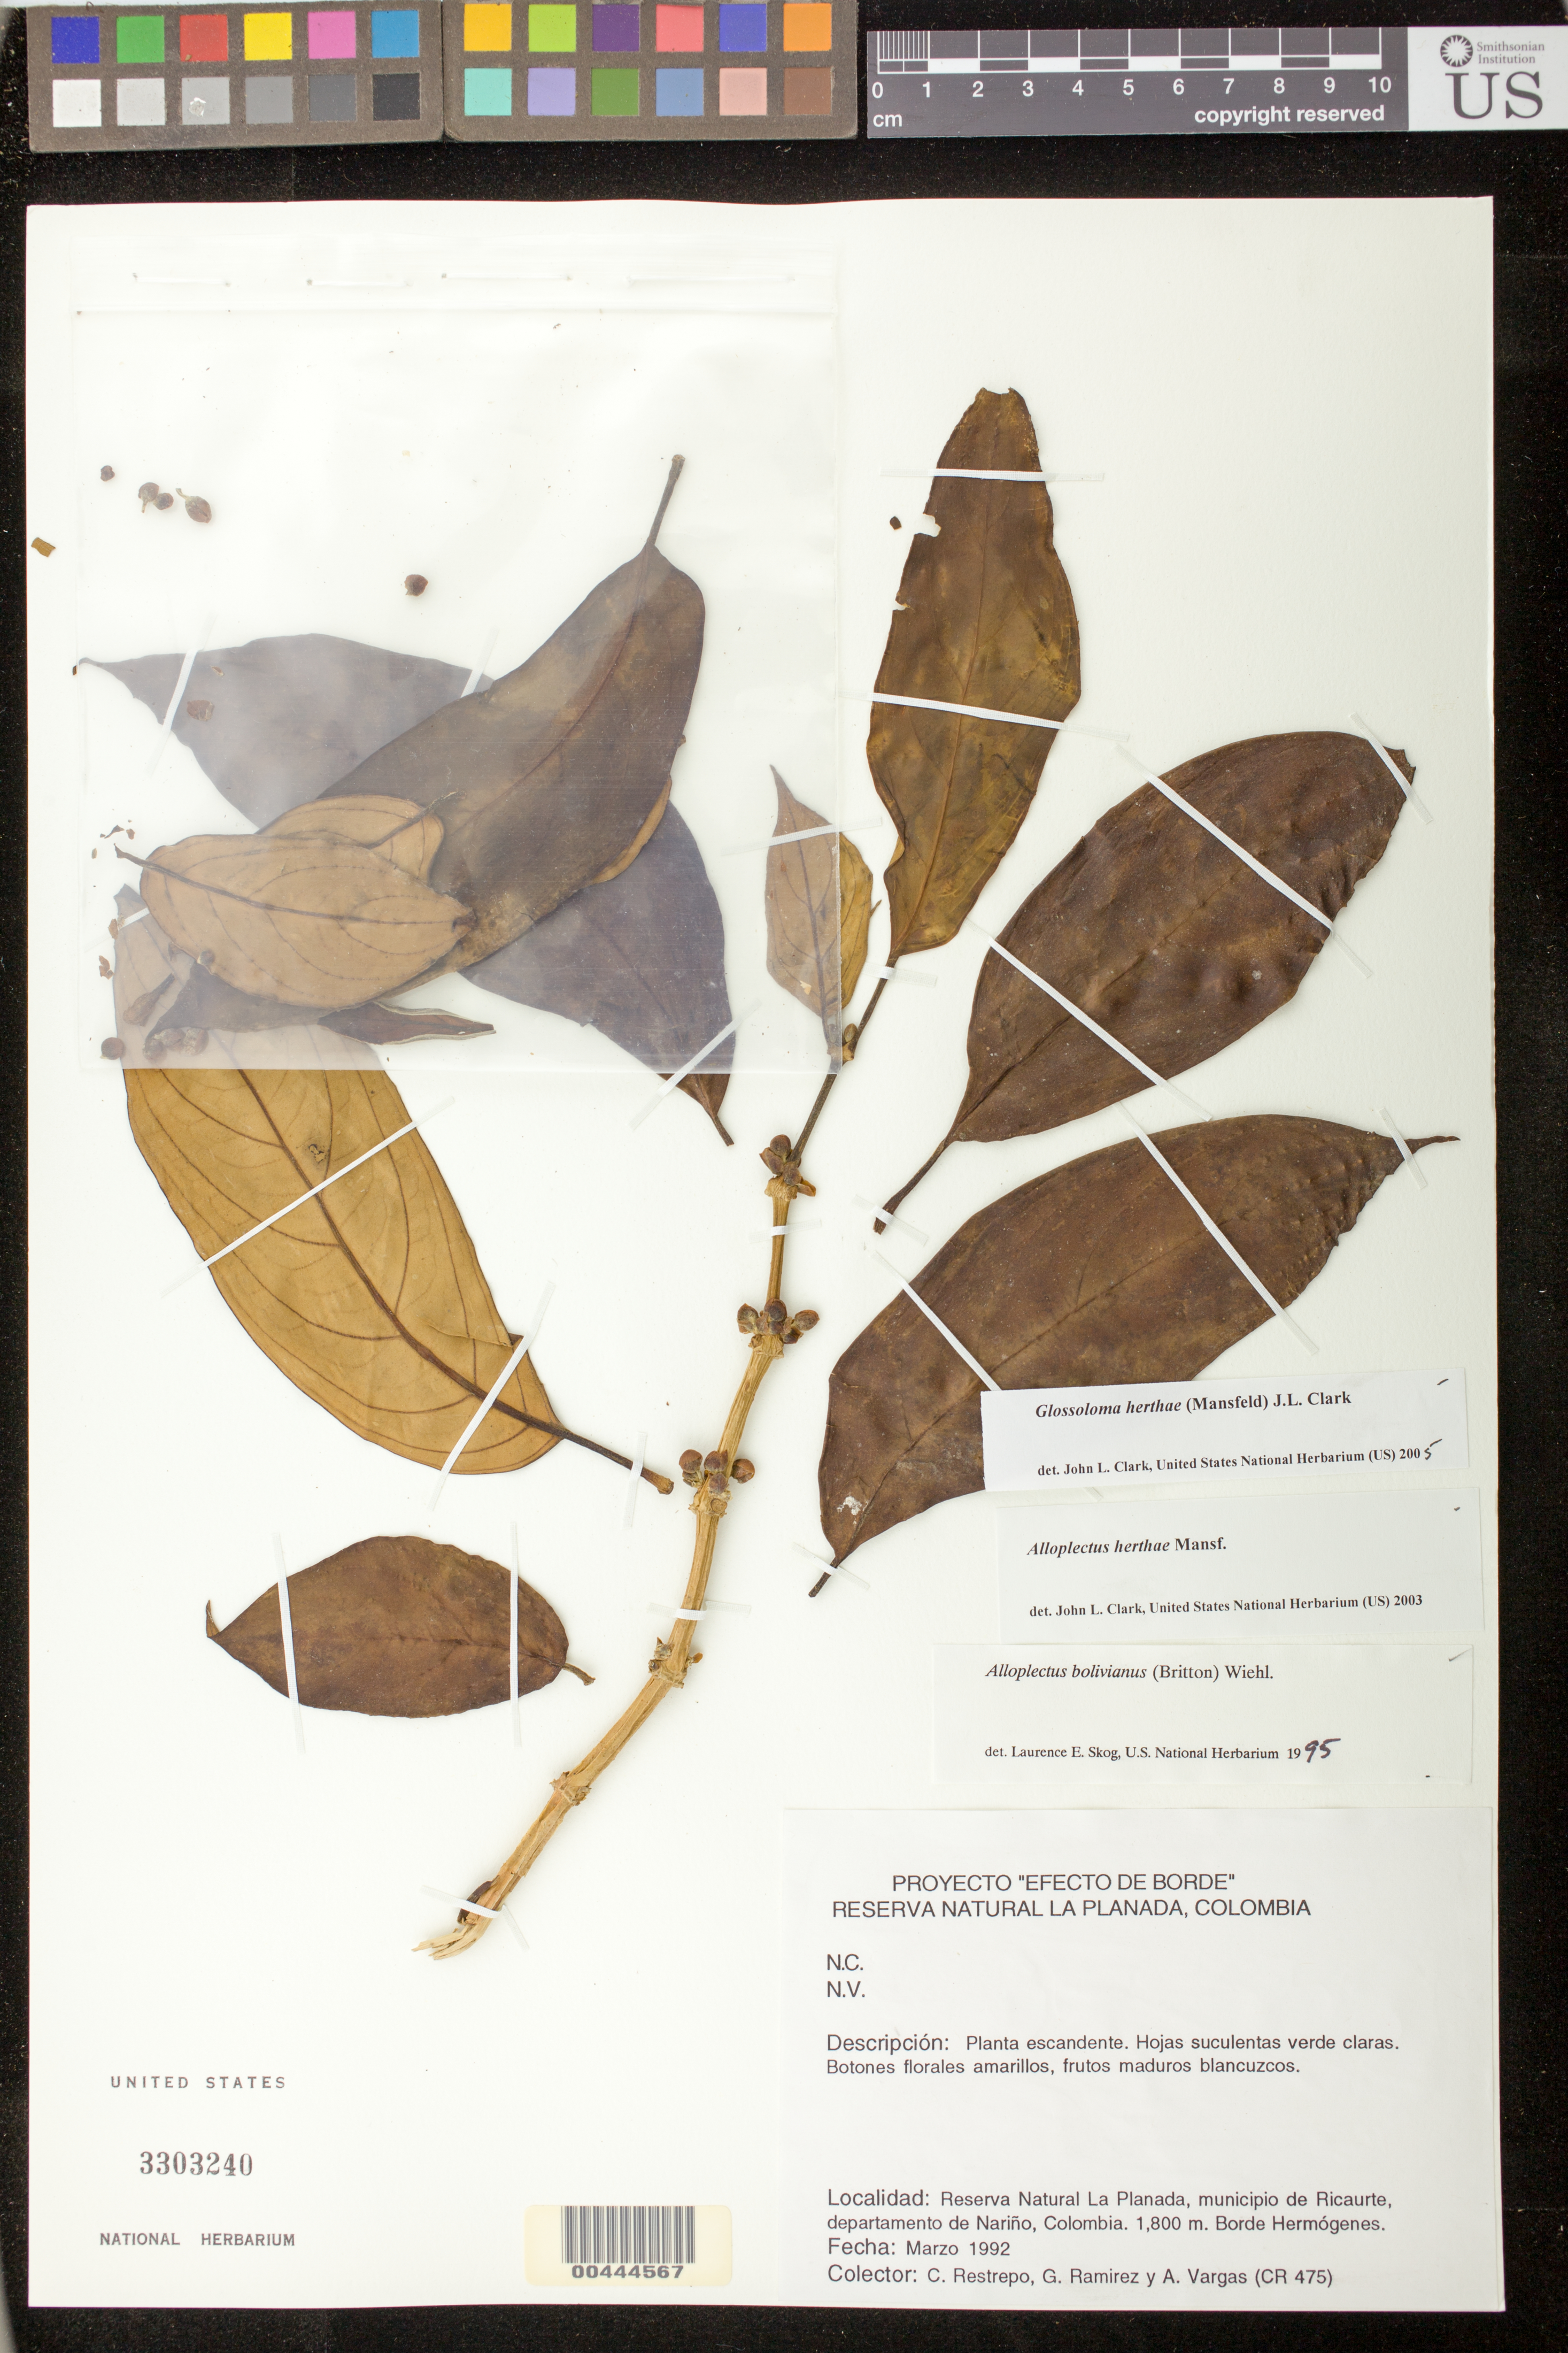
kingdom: Plantae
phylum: Tracheophyta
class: Magnoliopsida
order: Lamiales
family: Gesneriaceae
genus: Glossoloma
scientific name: Glossoloma herthae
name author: (Mansf.) J.L. Clark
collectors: C. Restrepo, Ramírez, G. & A. Vargas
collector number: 475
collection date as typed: Mar 1992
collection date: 1992-03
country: Colombia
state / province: Nariño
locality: La Planada Natural Reserve, Ricaurte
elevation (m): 1800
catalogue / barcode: US 3303240